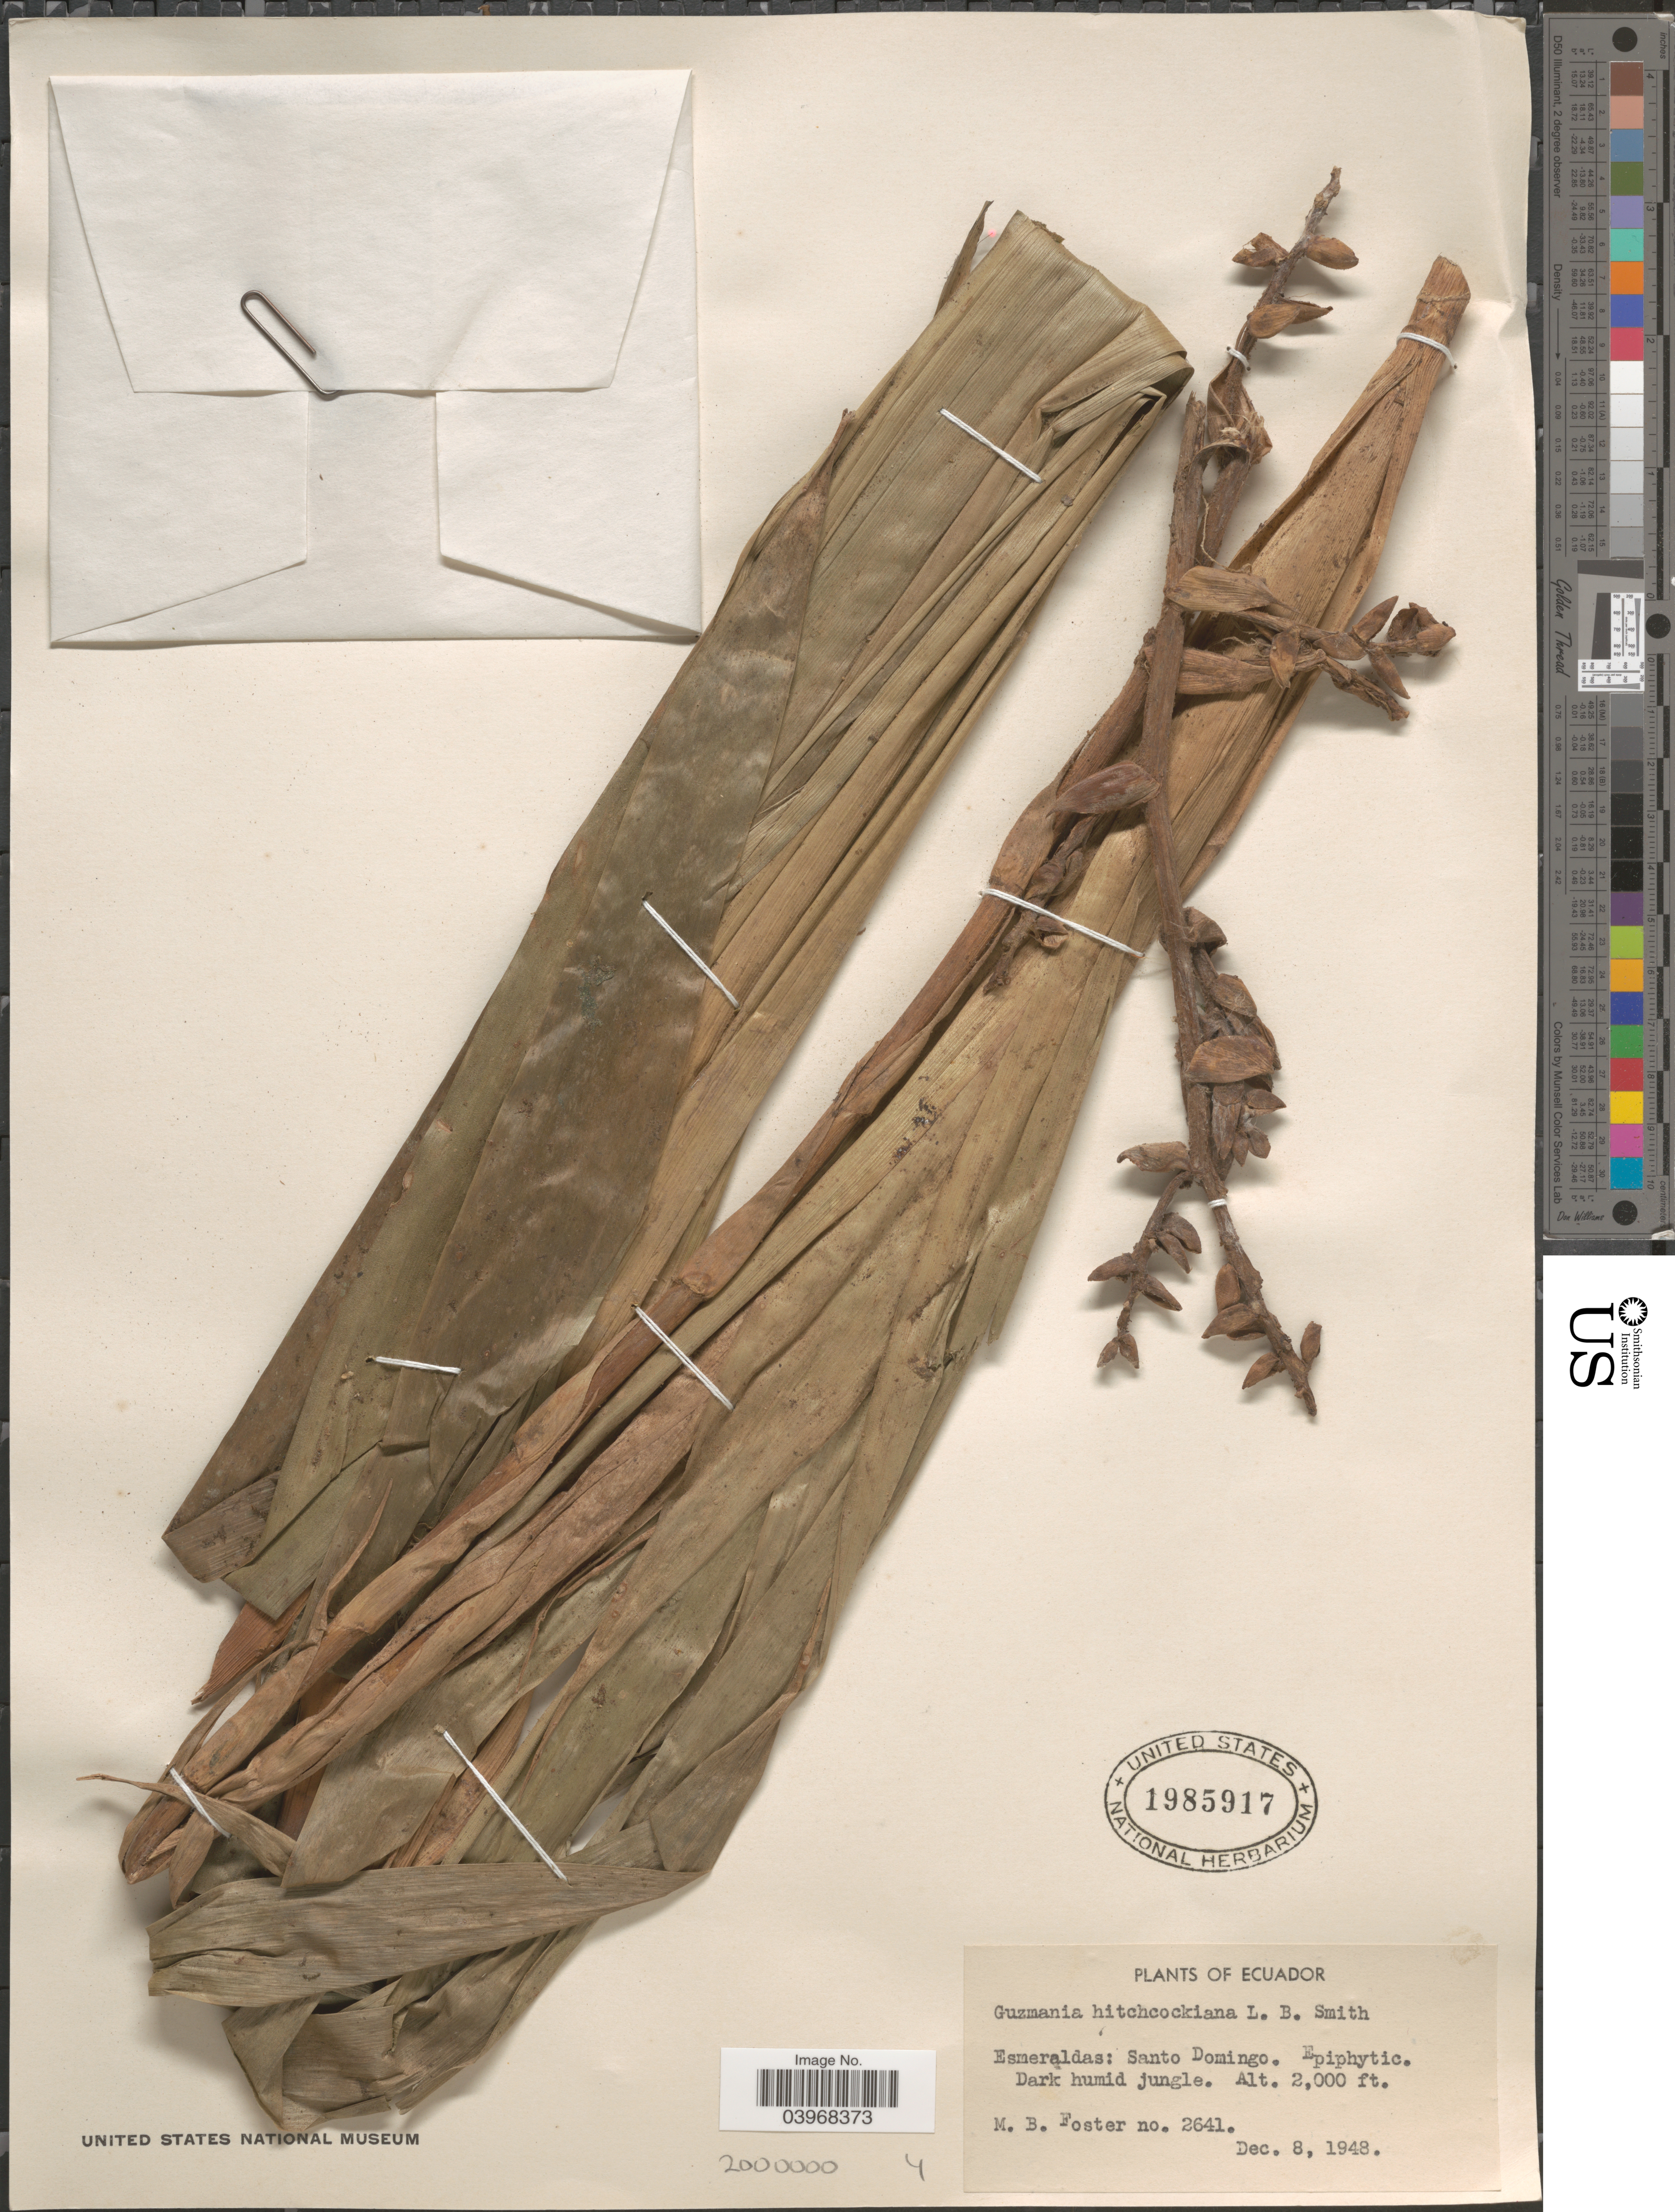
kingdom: Plantae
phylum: Tracheophyta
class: Liliopsida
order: Poales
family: Bromeliaceae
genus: Guzmania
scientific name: Guzmania hitchcockiana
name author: L.B. Sm.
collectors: M. B. Foster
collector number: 2641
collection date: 1948-12-08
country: Ecuador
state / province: Esmeraldas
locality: Santo Domingo.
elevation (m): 610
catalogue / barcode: US 1985917